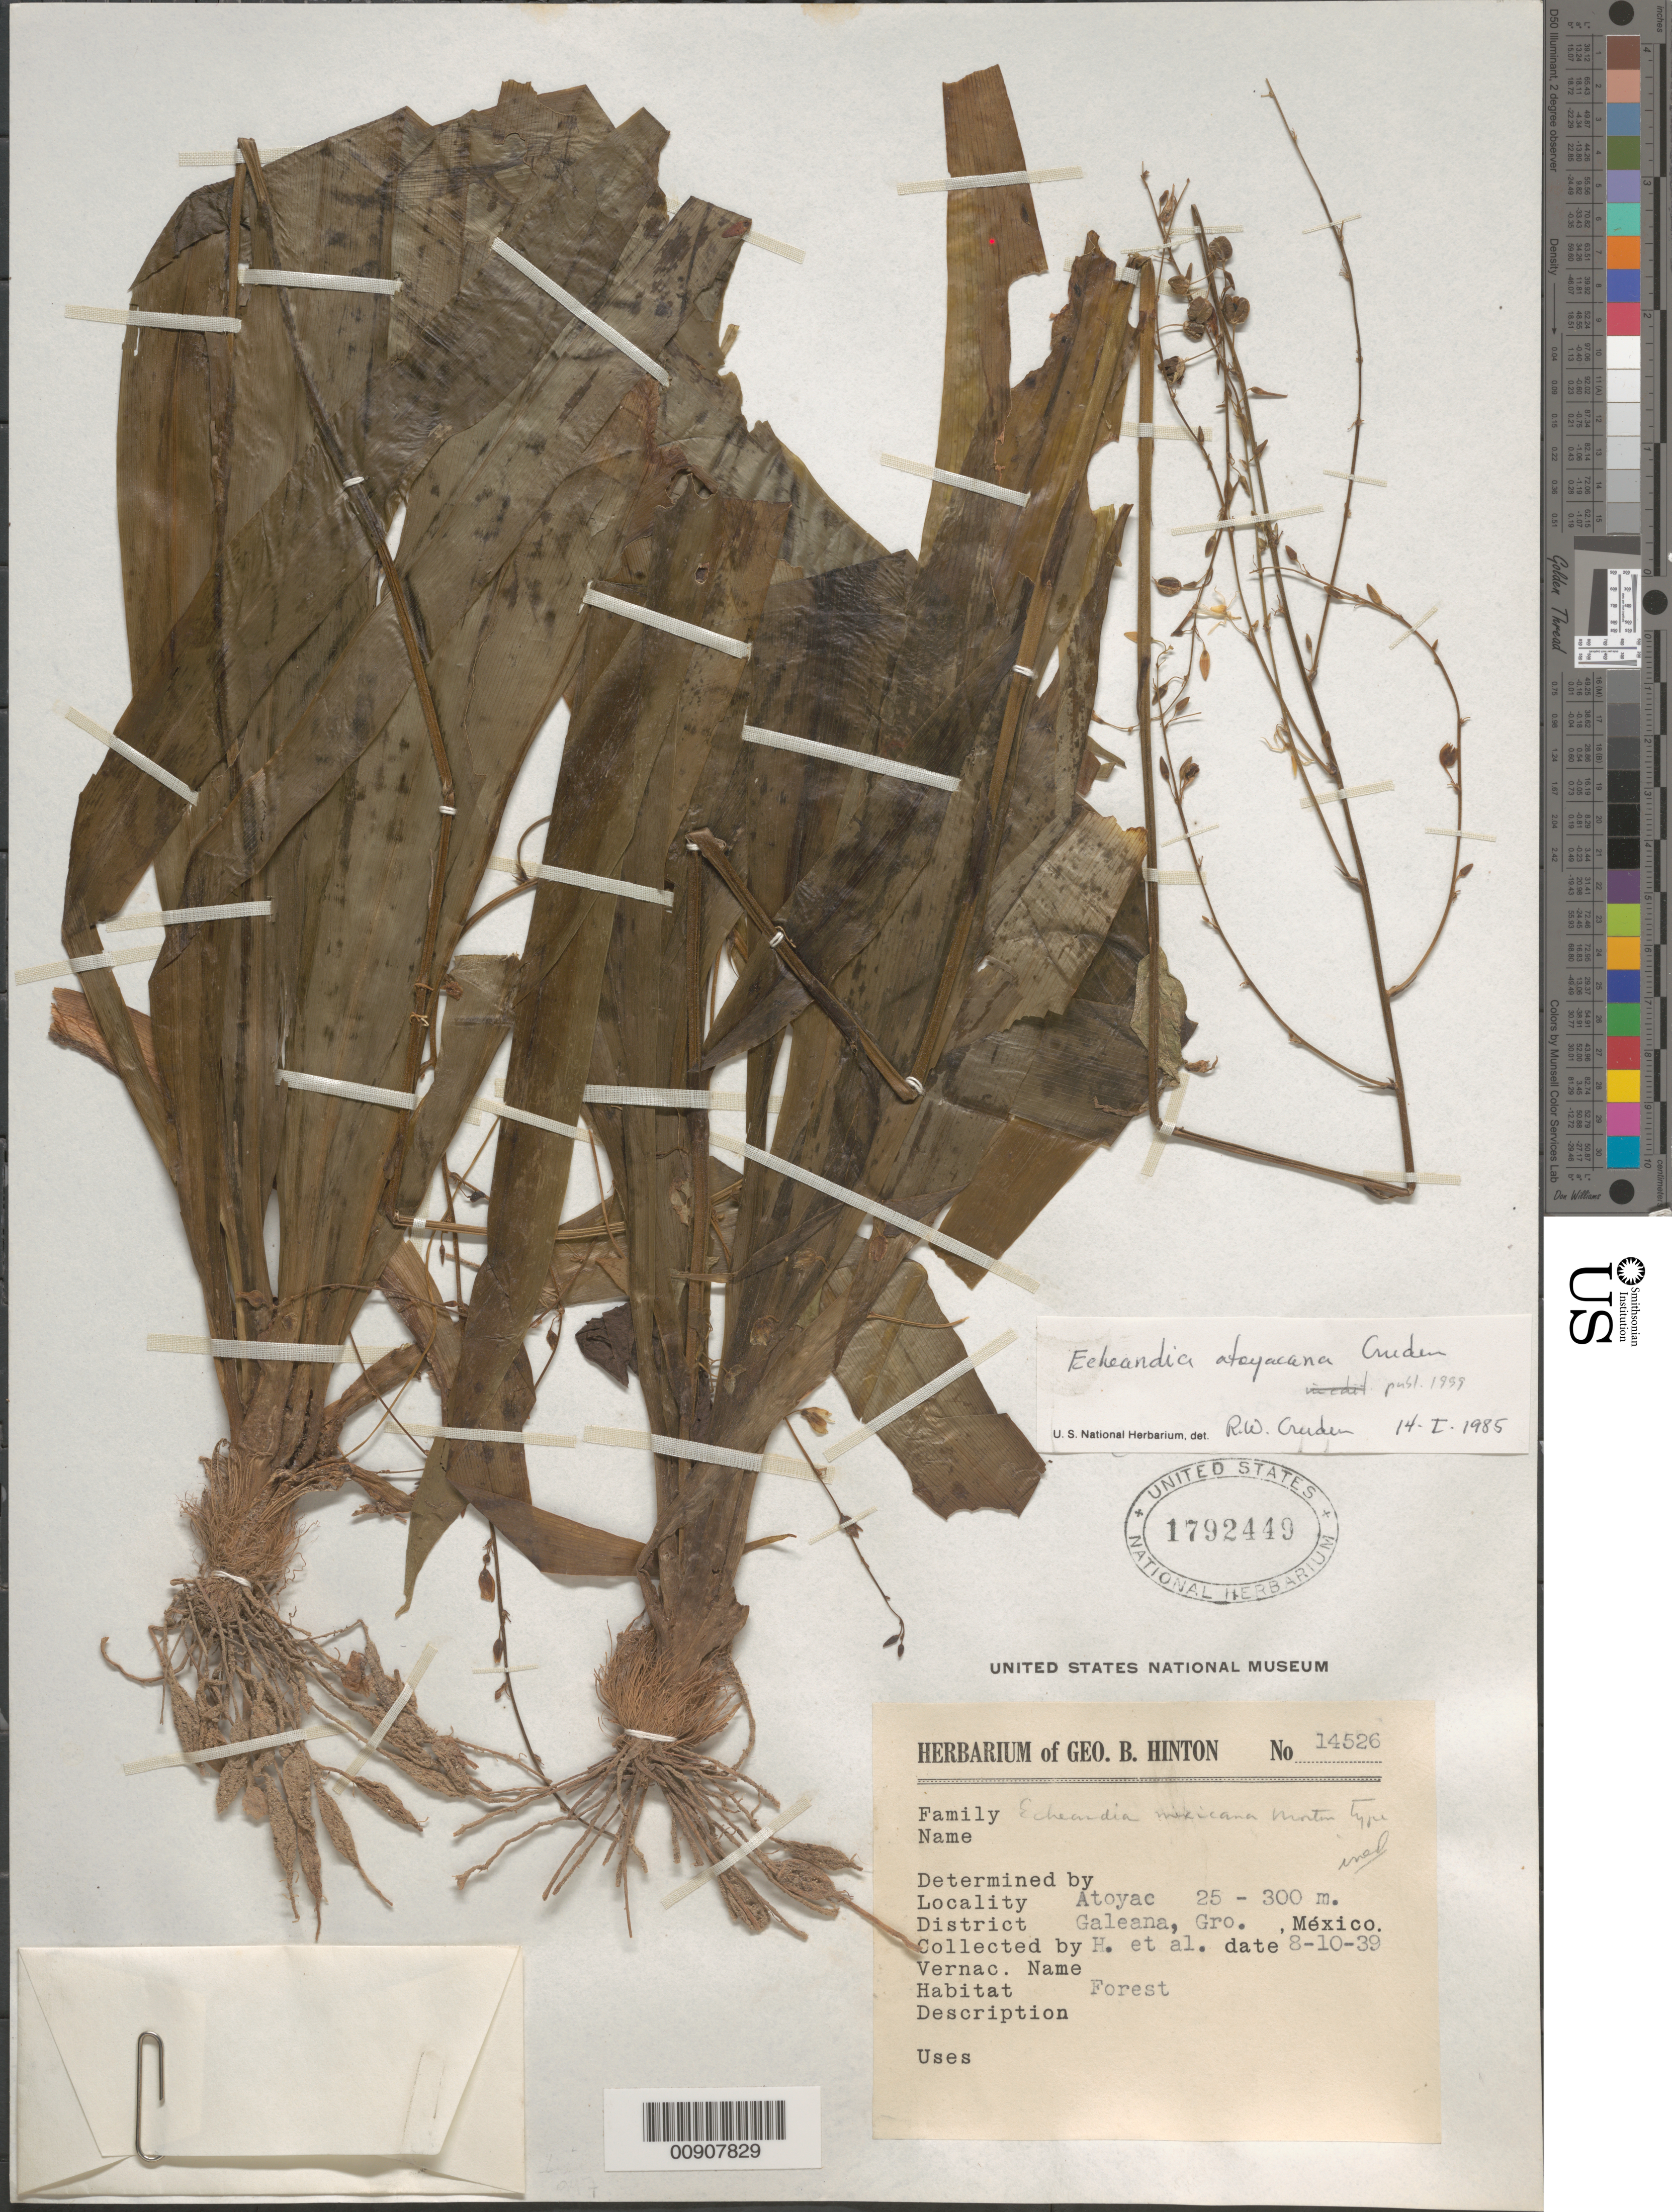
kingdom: Plantae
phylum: Tracheophyta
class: Liliopsida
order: Asparagales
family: Asparagaceae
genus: Echeandia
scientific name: Echeandia atoyacana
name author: Cruden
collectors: G. B. Hinton & et al.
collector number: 14526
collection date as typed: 10 Aug 1939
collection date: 1939-08-10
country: Mexico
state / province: Guerrero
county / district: Galeana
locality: Atoyac, District Galeana, Guerrero.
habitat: Forest.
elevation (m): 300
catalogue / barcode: US 1792449